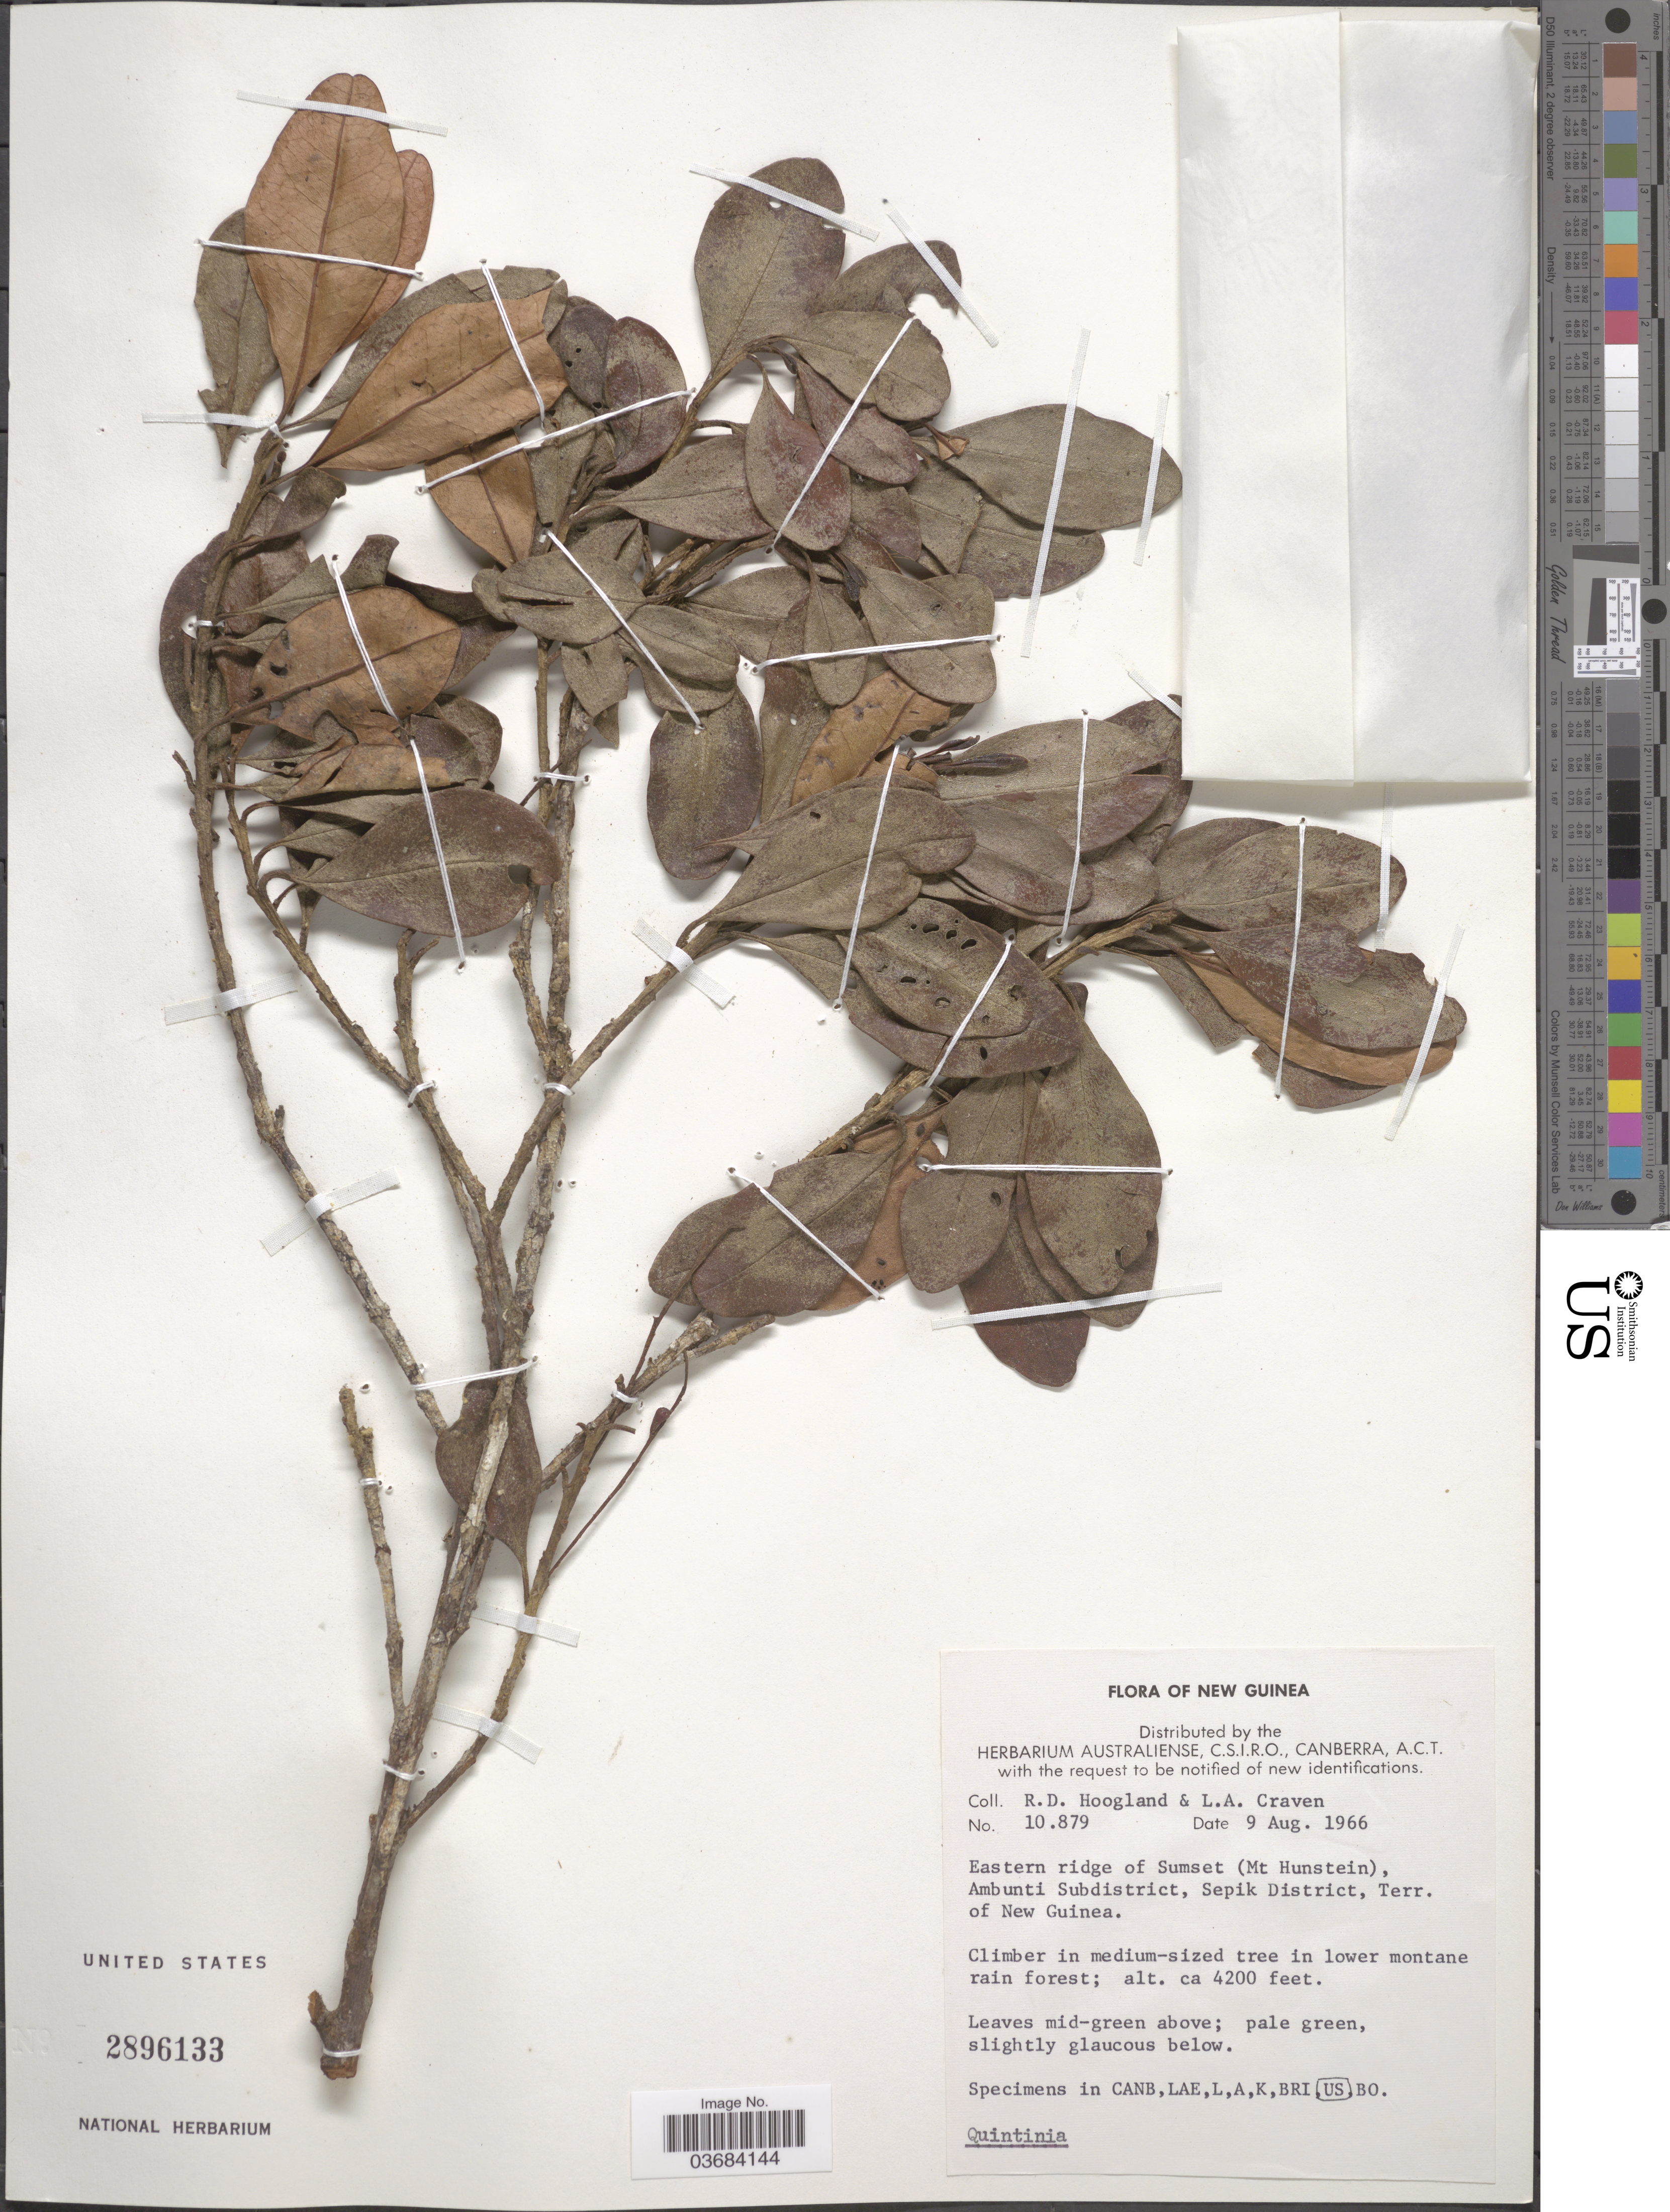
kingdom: Plantae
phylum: Tracheophyta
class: Magnoliopsida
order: Paracryphiales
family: Paracryphiaceae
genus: Quintinia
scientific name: Quintinia sp.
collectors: R. D. Hoogland & L. A. Craven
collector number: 10879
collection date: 1966-08-09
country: Papua New Guinea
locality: New Guinea. Eastern ridge of Sumset (Mt Hunstein), Ambunti Subdistrict, Sepik District, Terr. of New Guinea.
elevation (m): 1280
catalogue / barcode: US 2896133